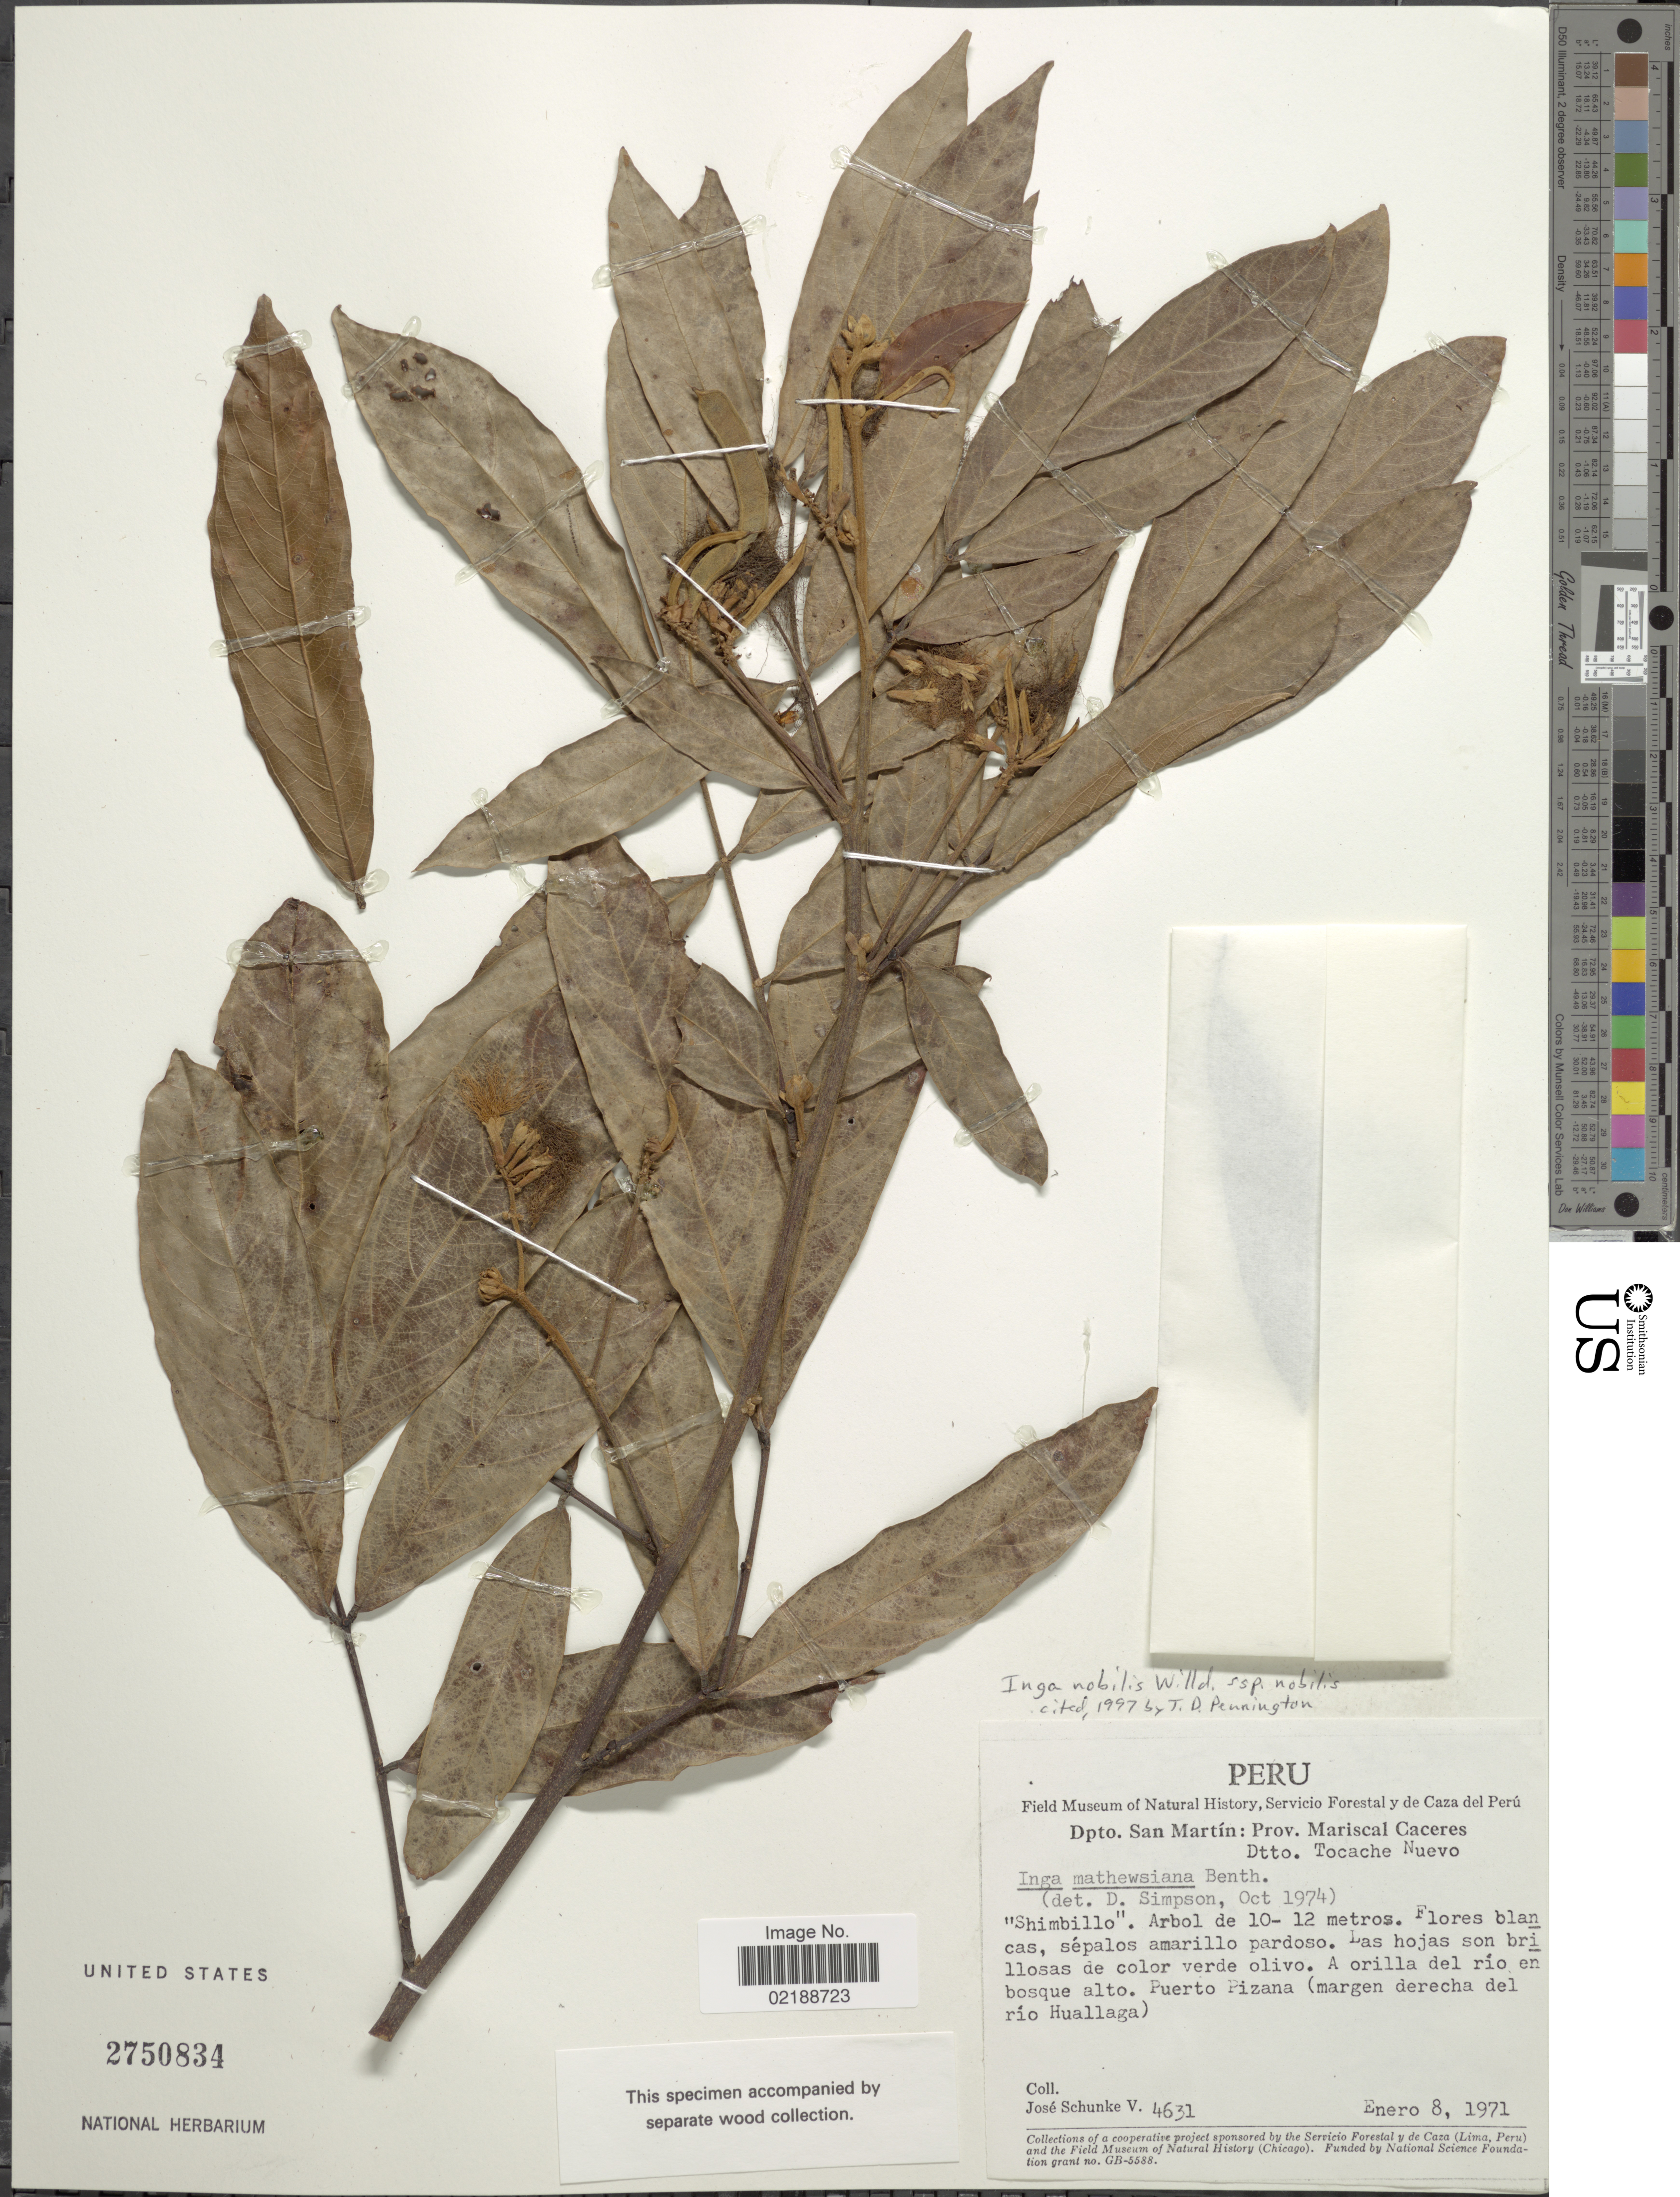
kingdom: Plantae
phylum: Tracheophyta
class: Magnoliopsida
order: Fabales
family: Fabaceae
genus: Inga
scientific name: Inga nobilis subsp. nobilis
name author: Willd.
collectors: J. Schunke Vigo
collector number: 4631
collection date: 1971-01-08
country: Peru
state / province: San Martín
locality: Dpto San Martín: Prov. Mariscal Caceres Dtto Tocache Nuevo, 'Shimbillo', las hojas son brillosas de color verde olivo. A orilla del río en bosque alto. Puerto Pizana (margen derecha del río Huallaga)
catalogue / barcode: US 2750834